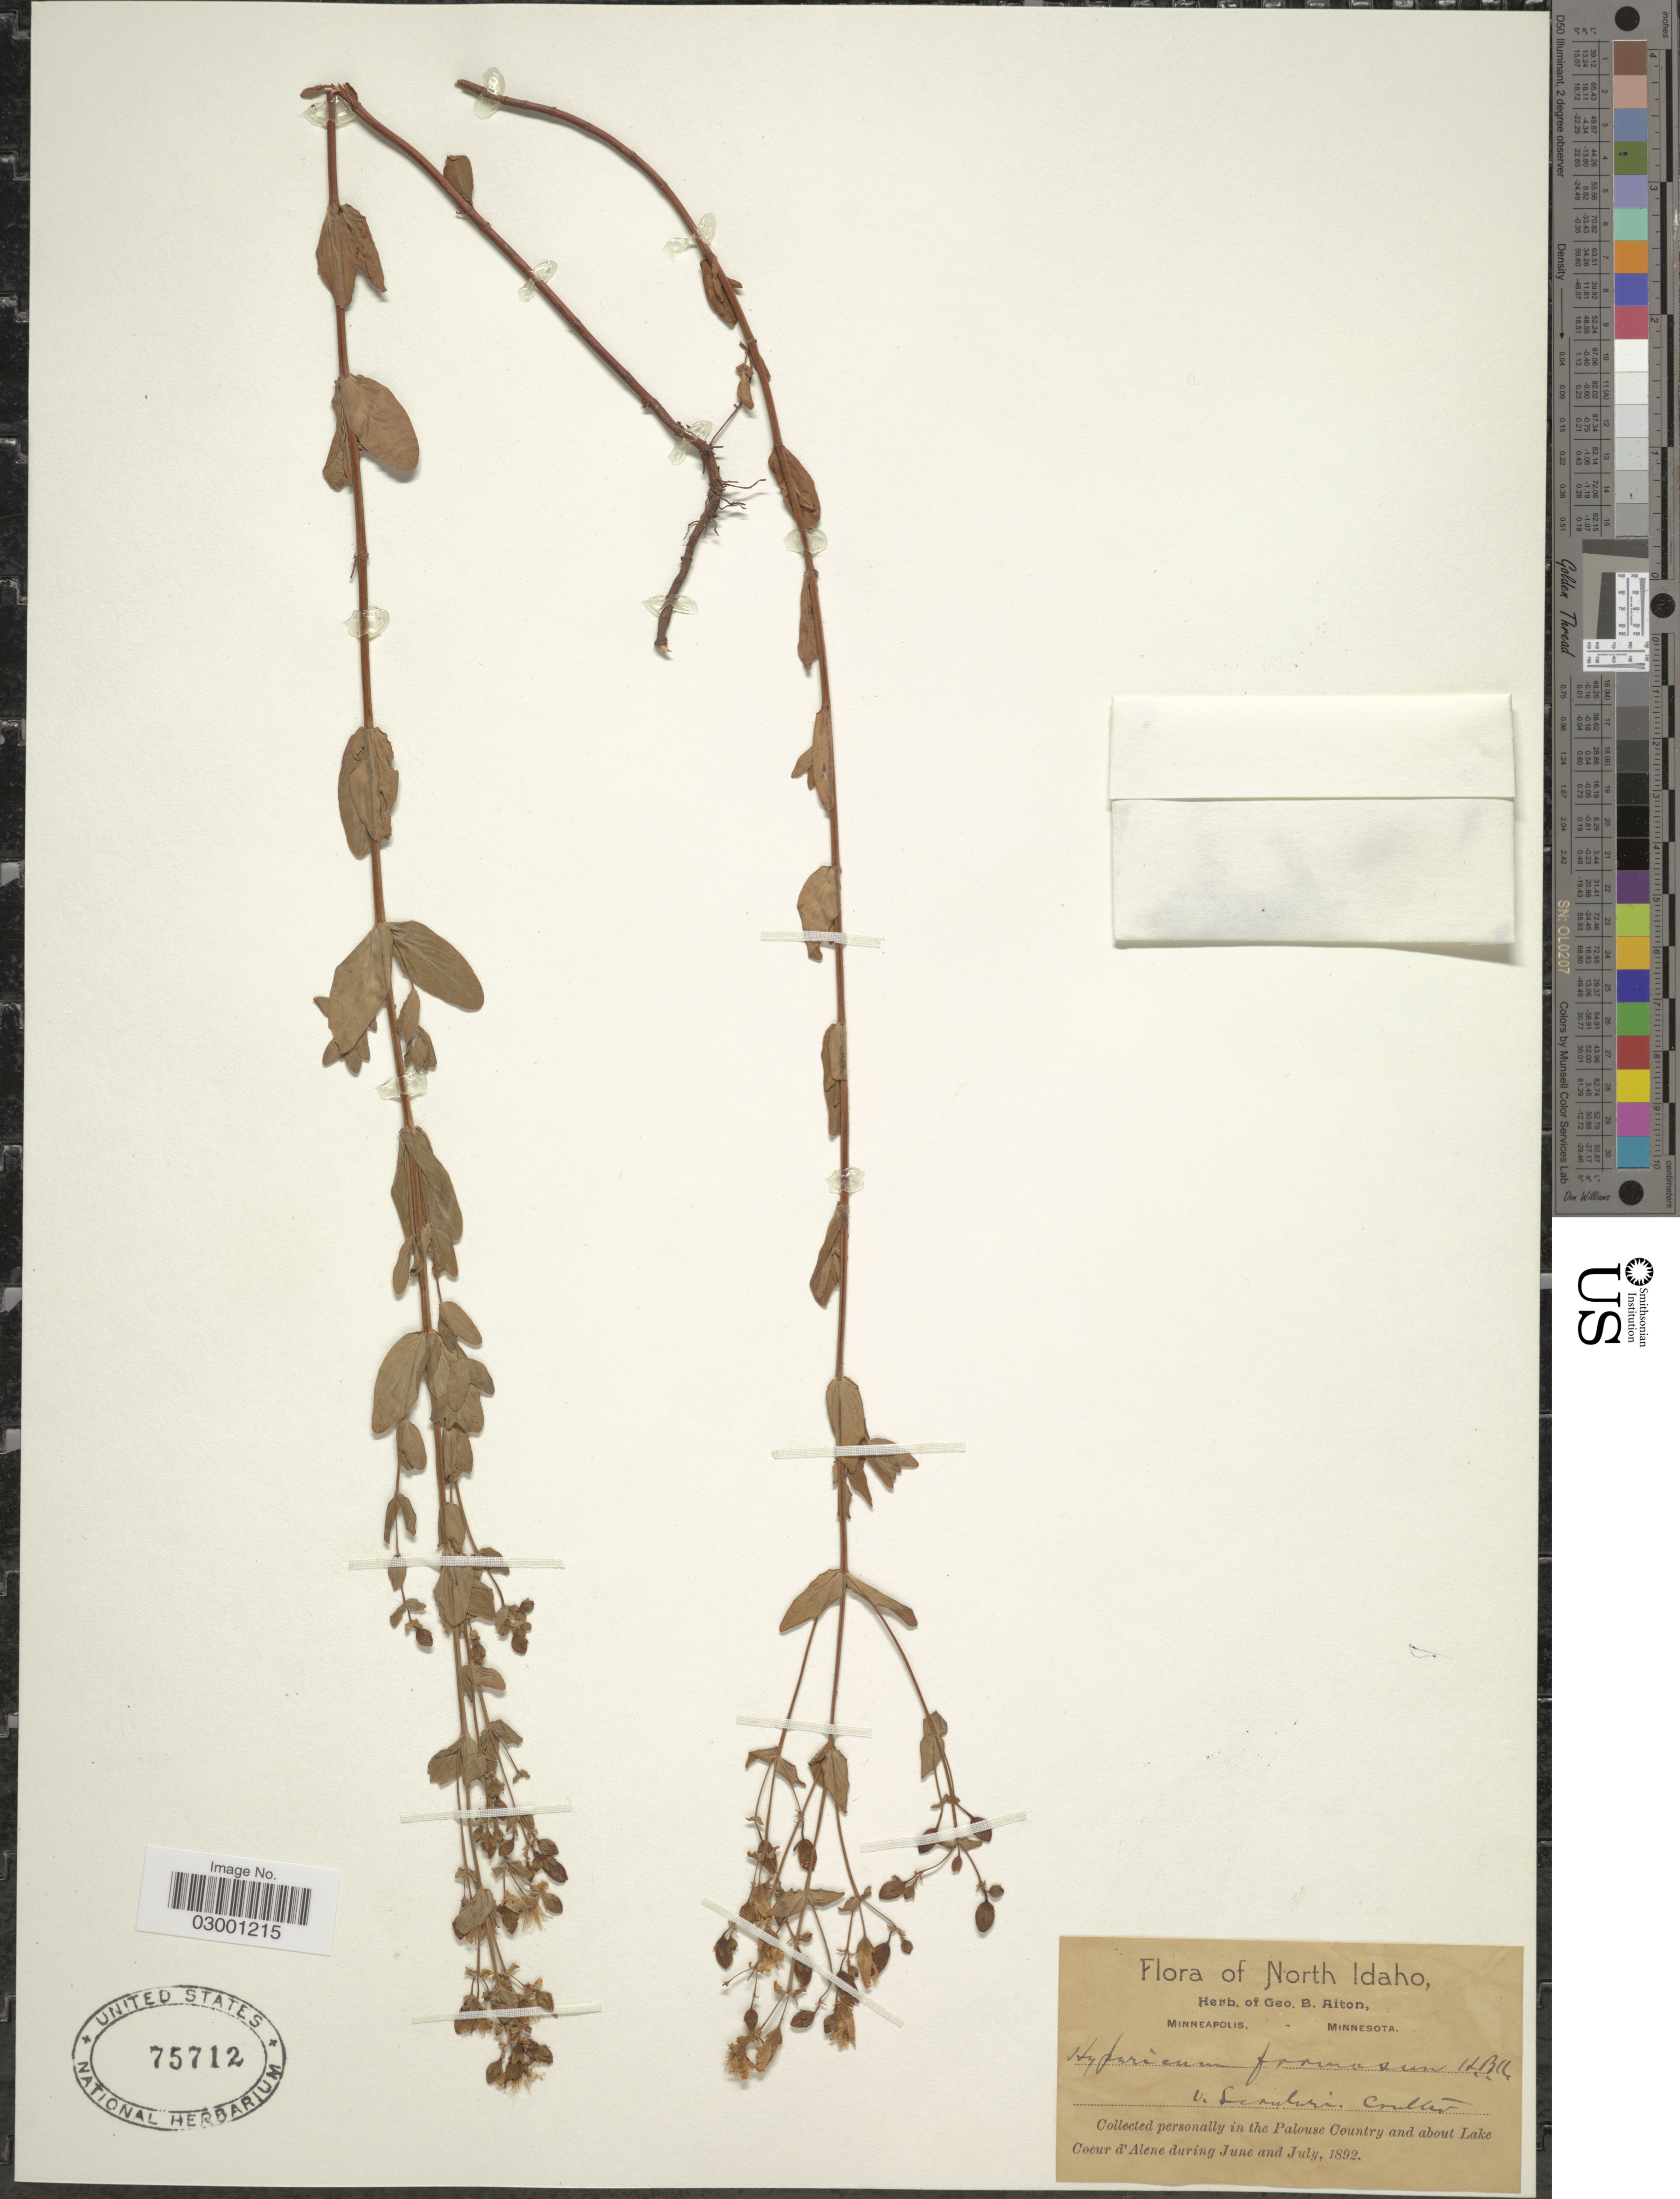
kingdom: Plantae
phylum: Tracheophyta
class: Magnoliopsida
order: Malpighiales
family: Hypericaceae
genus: Hypericum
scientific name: Hypericum formosum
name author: Kunth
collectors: ex herb. Geo. B. Aiton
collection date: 1892-06/1892-07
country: United States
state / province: Idaho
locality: North Idaho, In the Pelouse Country and abour Lake Coeur d'Alene.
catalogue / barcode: US 75712